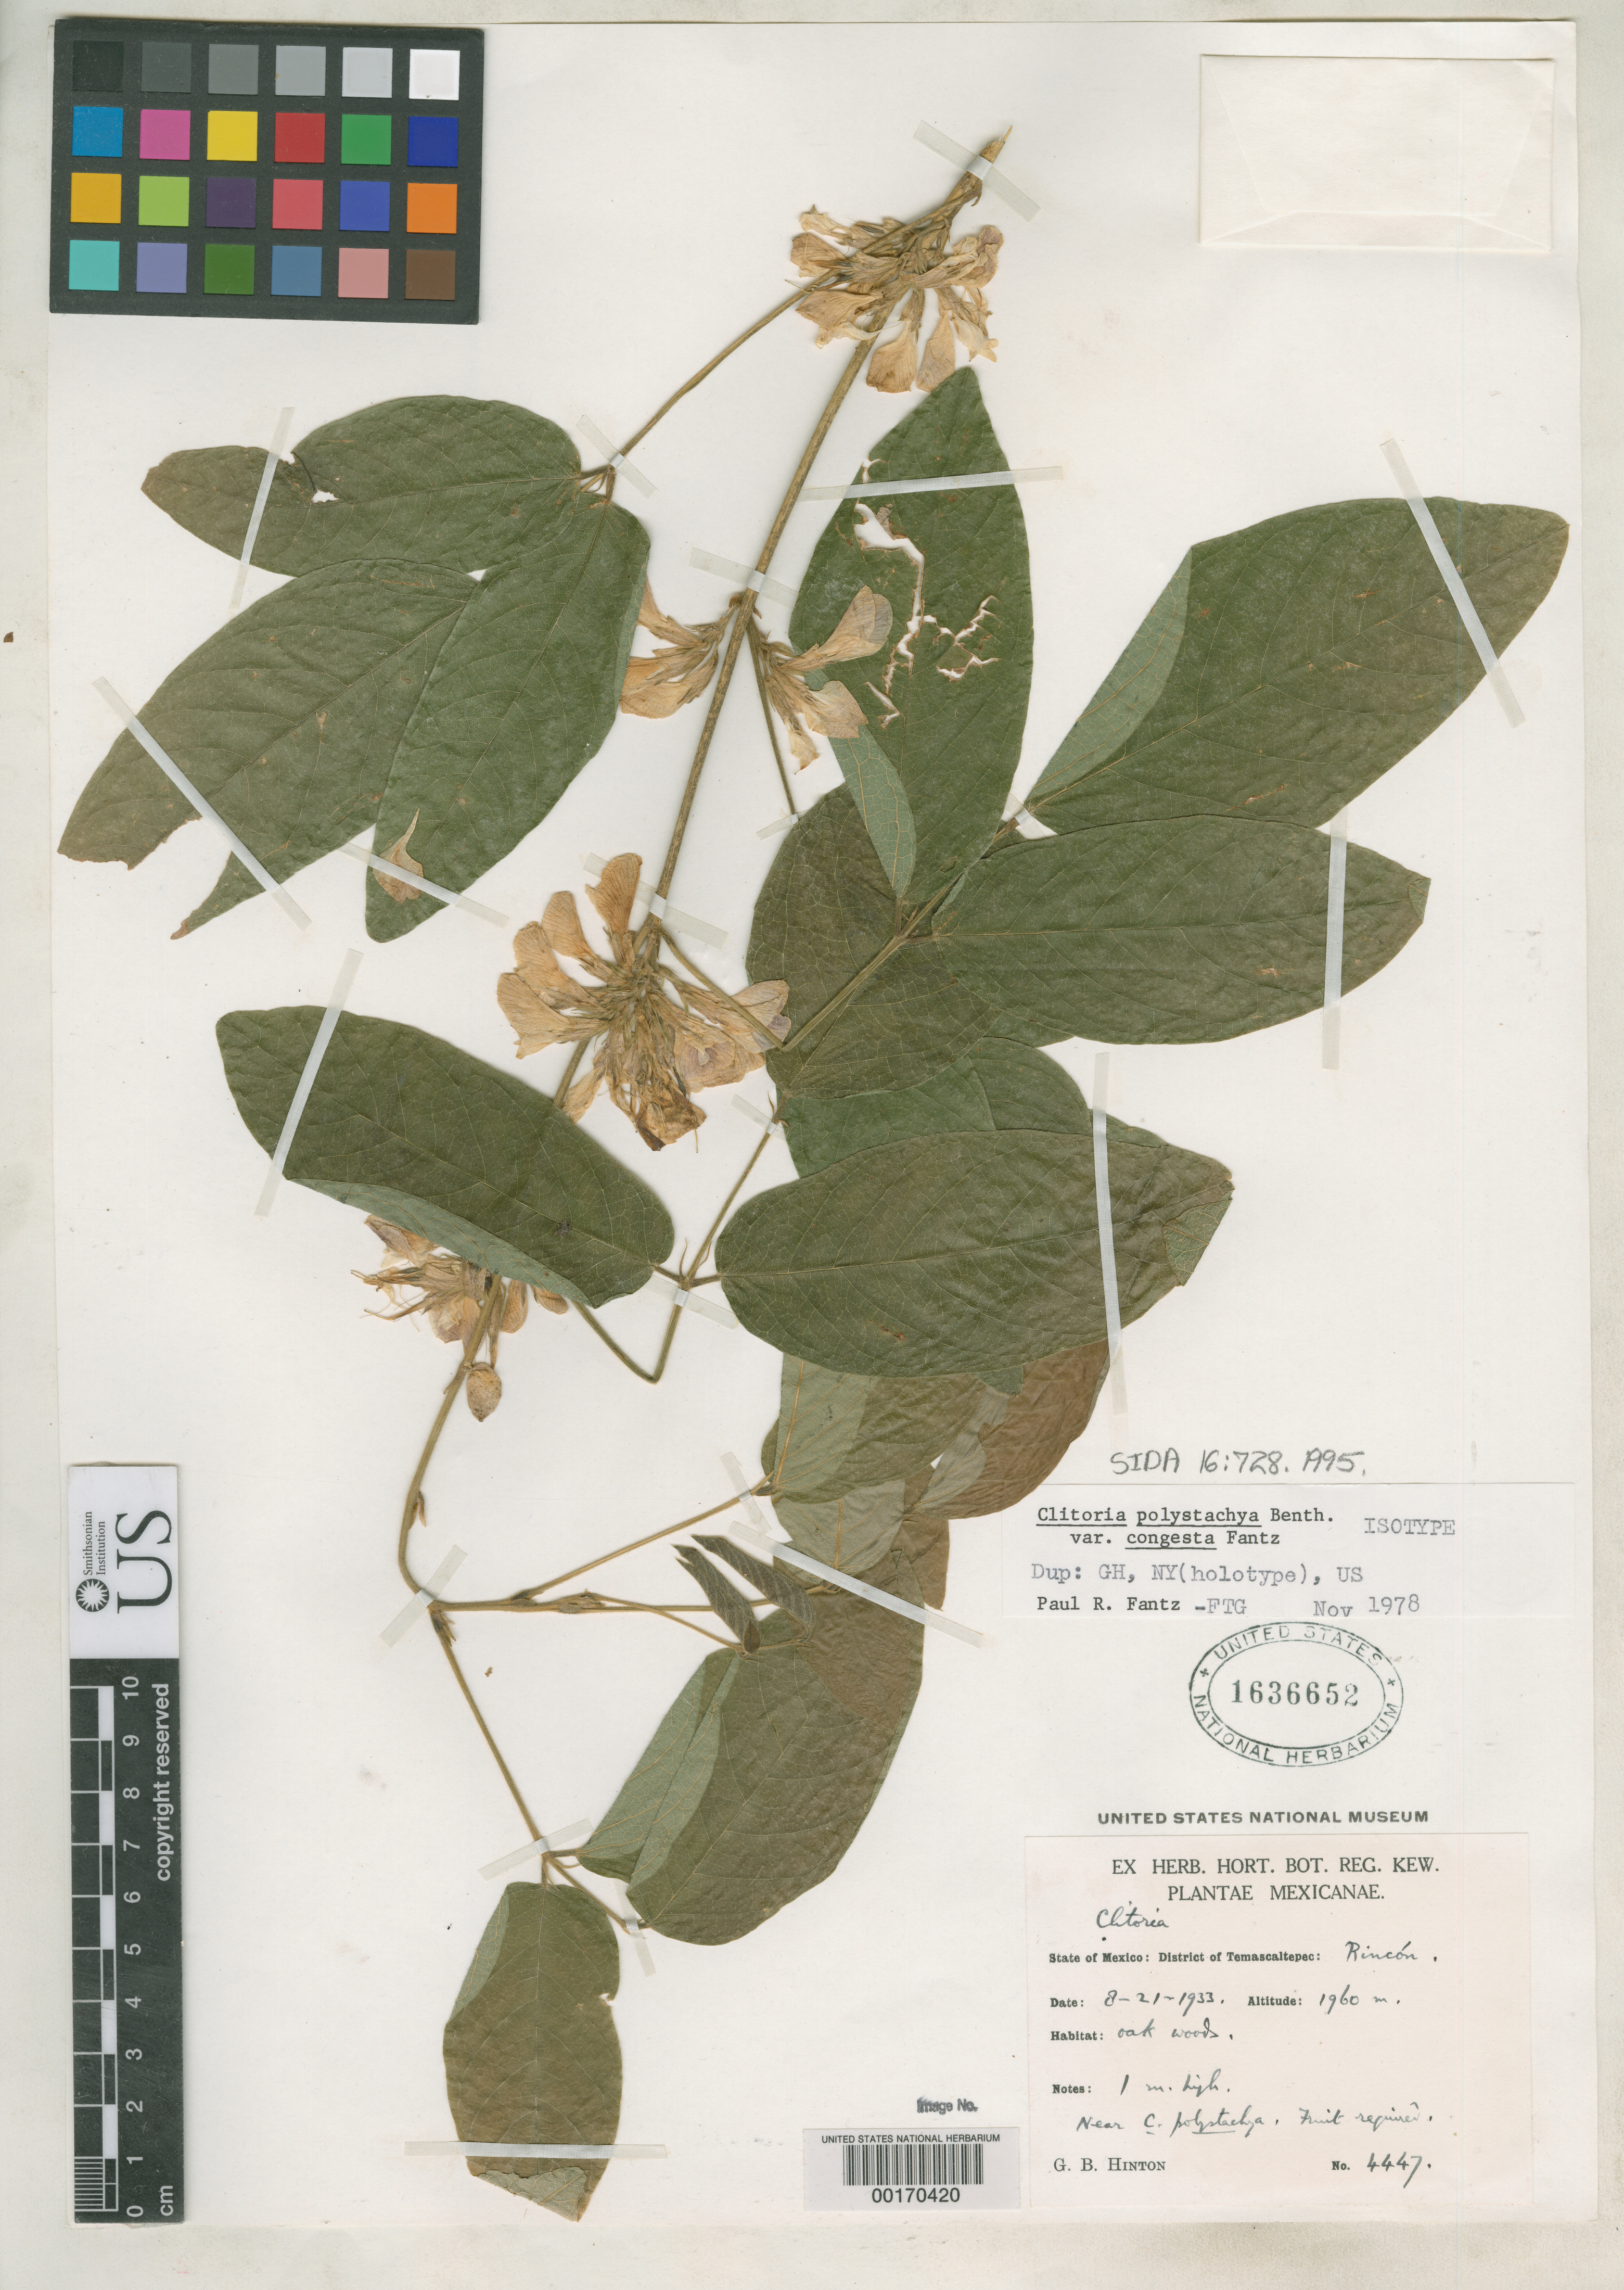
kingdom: Plantae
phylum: Tracheophyta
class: Magnoliopsida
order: Fabales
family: Fabaceae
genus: Clitoria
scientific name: Clitoria polystachya var. congesta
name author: Fantz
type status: Isotype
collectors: G. B. Hinton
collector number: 4447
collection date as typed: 21 Aug 1933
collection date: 1933-08-21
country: Mexico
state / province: México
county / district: Temascaltepec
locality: Rincon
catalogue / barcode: US 1636652